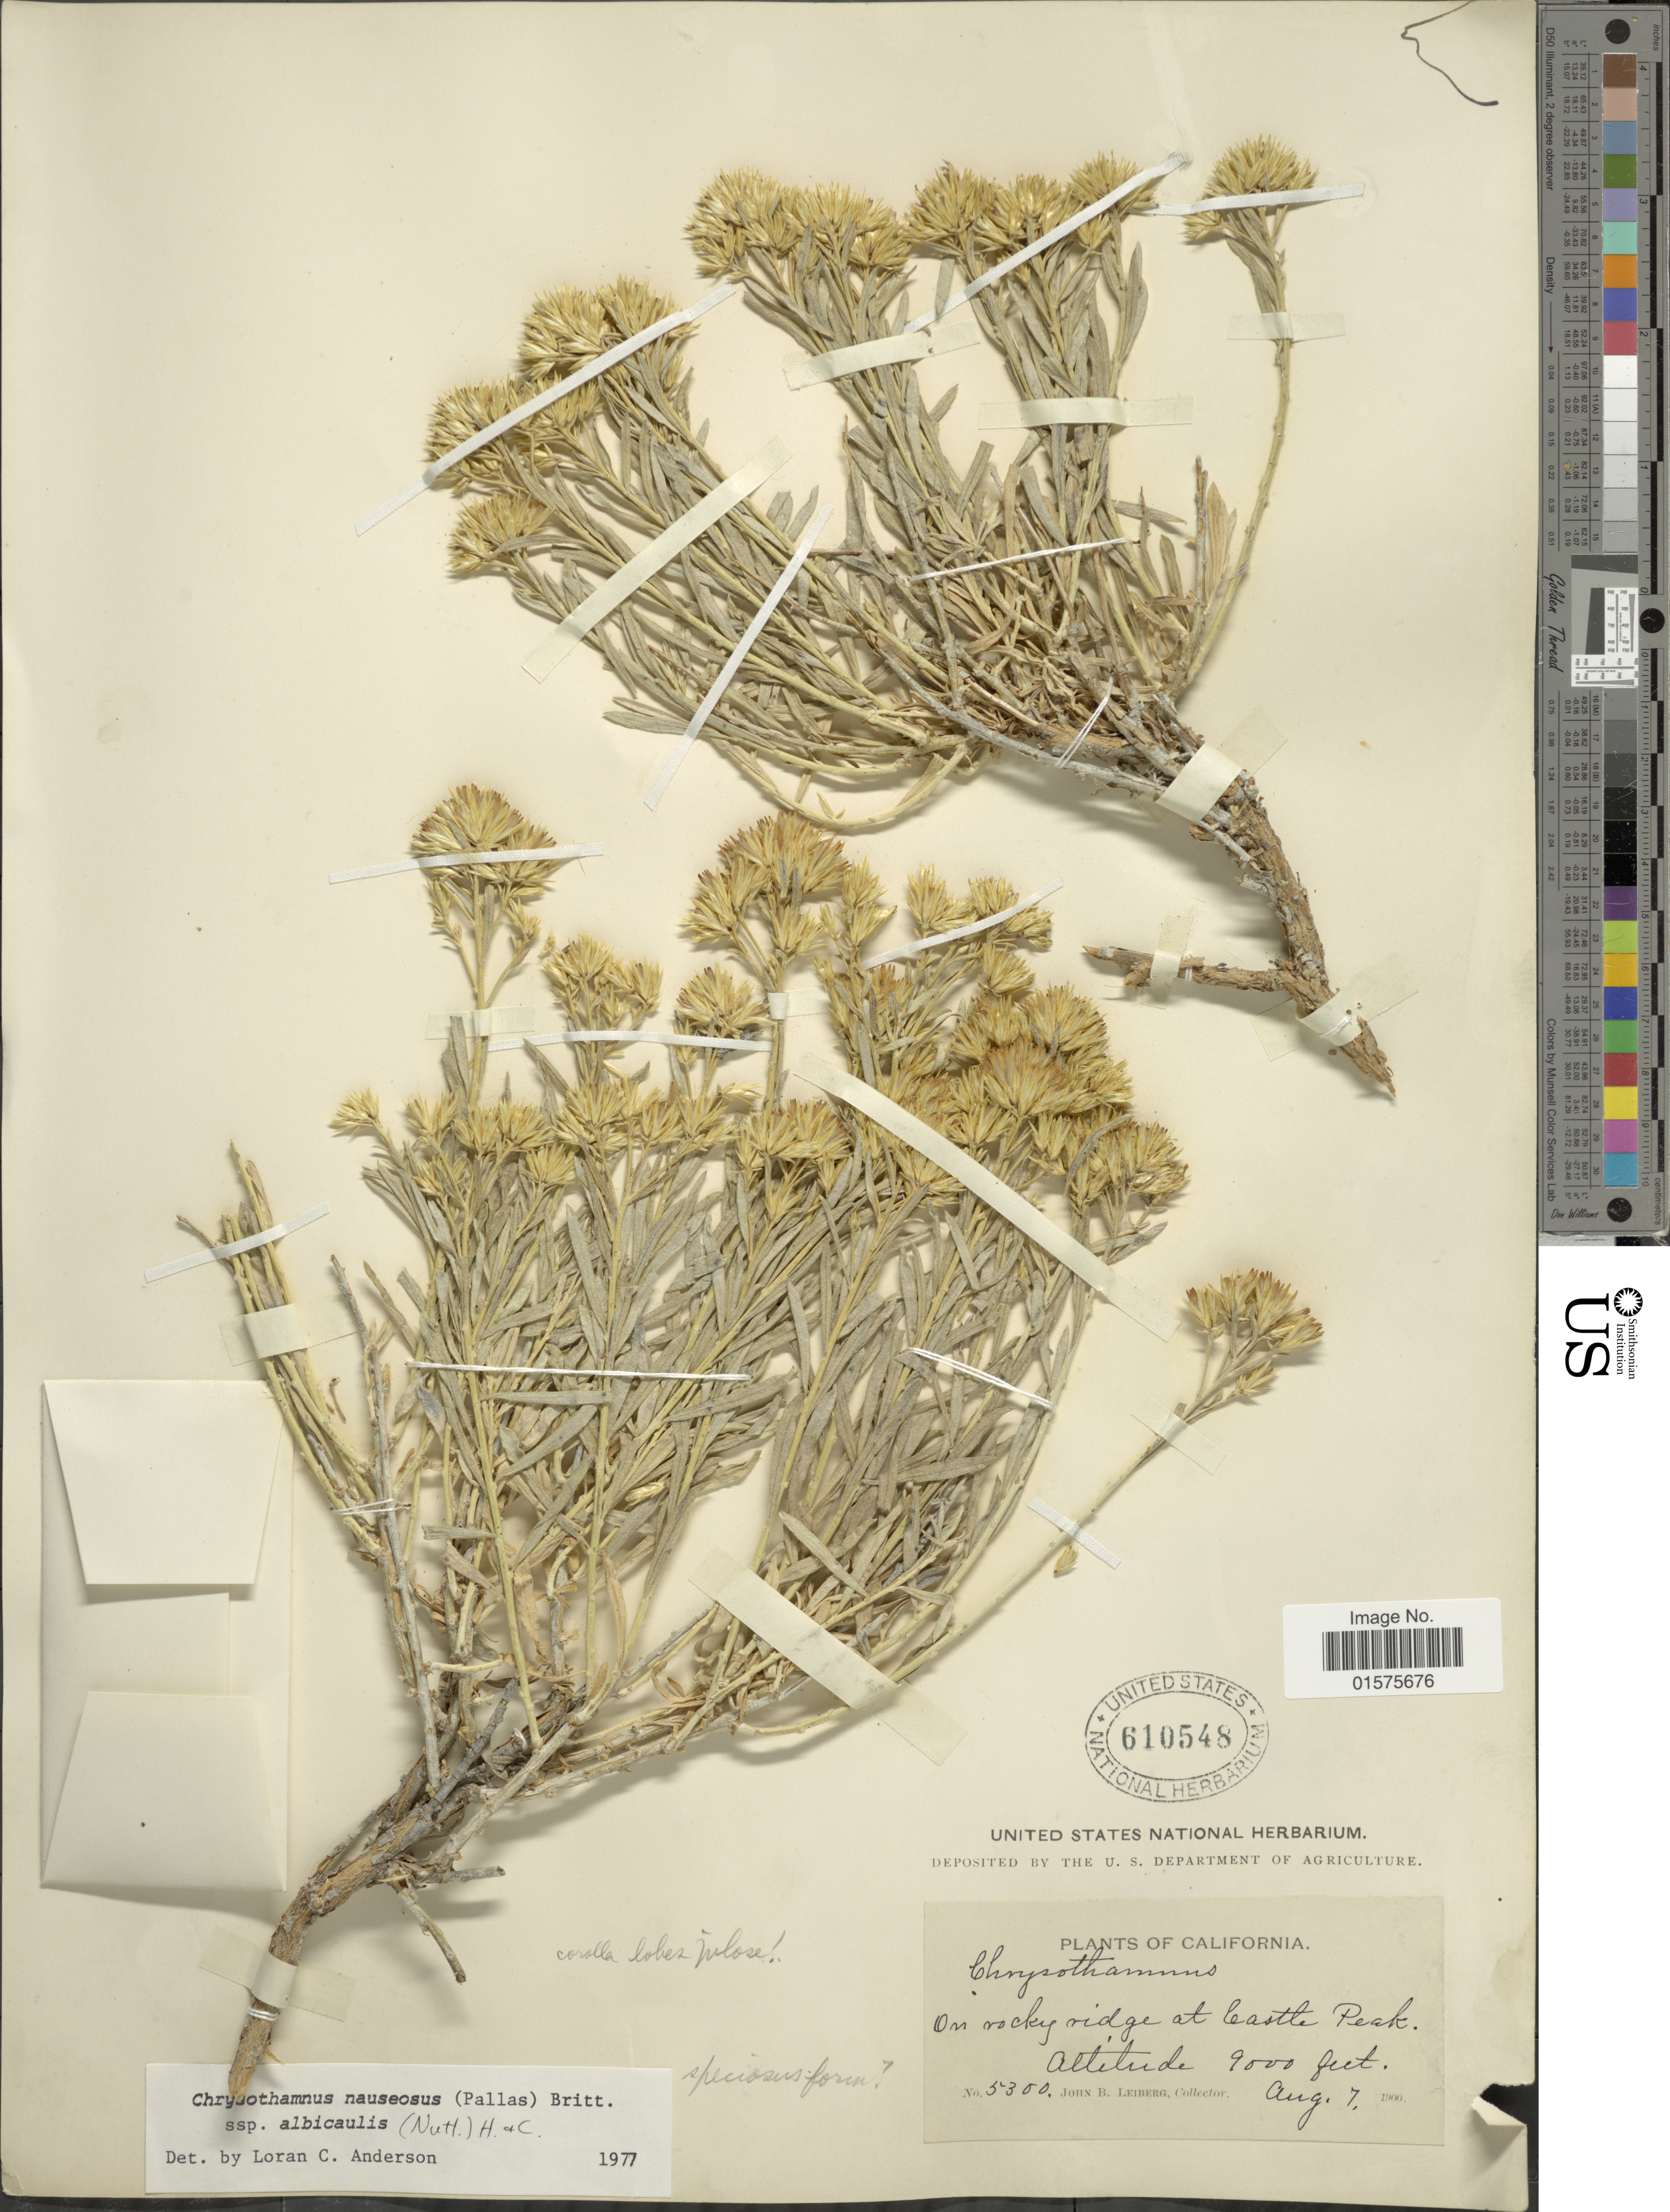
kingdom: Plantae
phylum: Tracheophyta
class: Magnoliopsida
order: Asterales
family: Asteraceae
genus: Ericameria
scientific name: Ericameria nauseosa var. speciosa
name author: (Nutt.) G.L. Nesom & G.I. Baird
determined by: Urbatsch, Lowell E., Curator (LSU), Louisiana State University (UNITED STATES)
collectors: J. Leiberg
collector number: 5300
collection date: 1900-08-07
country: United States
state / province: California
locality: Castle Peak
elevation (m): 2743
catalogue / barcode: US 610548